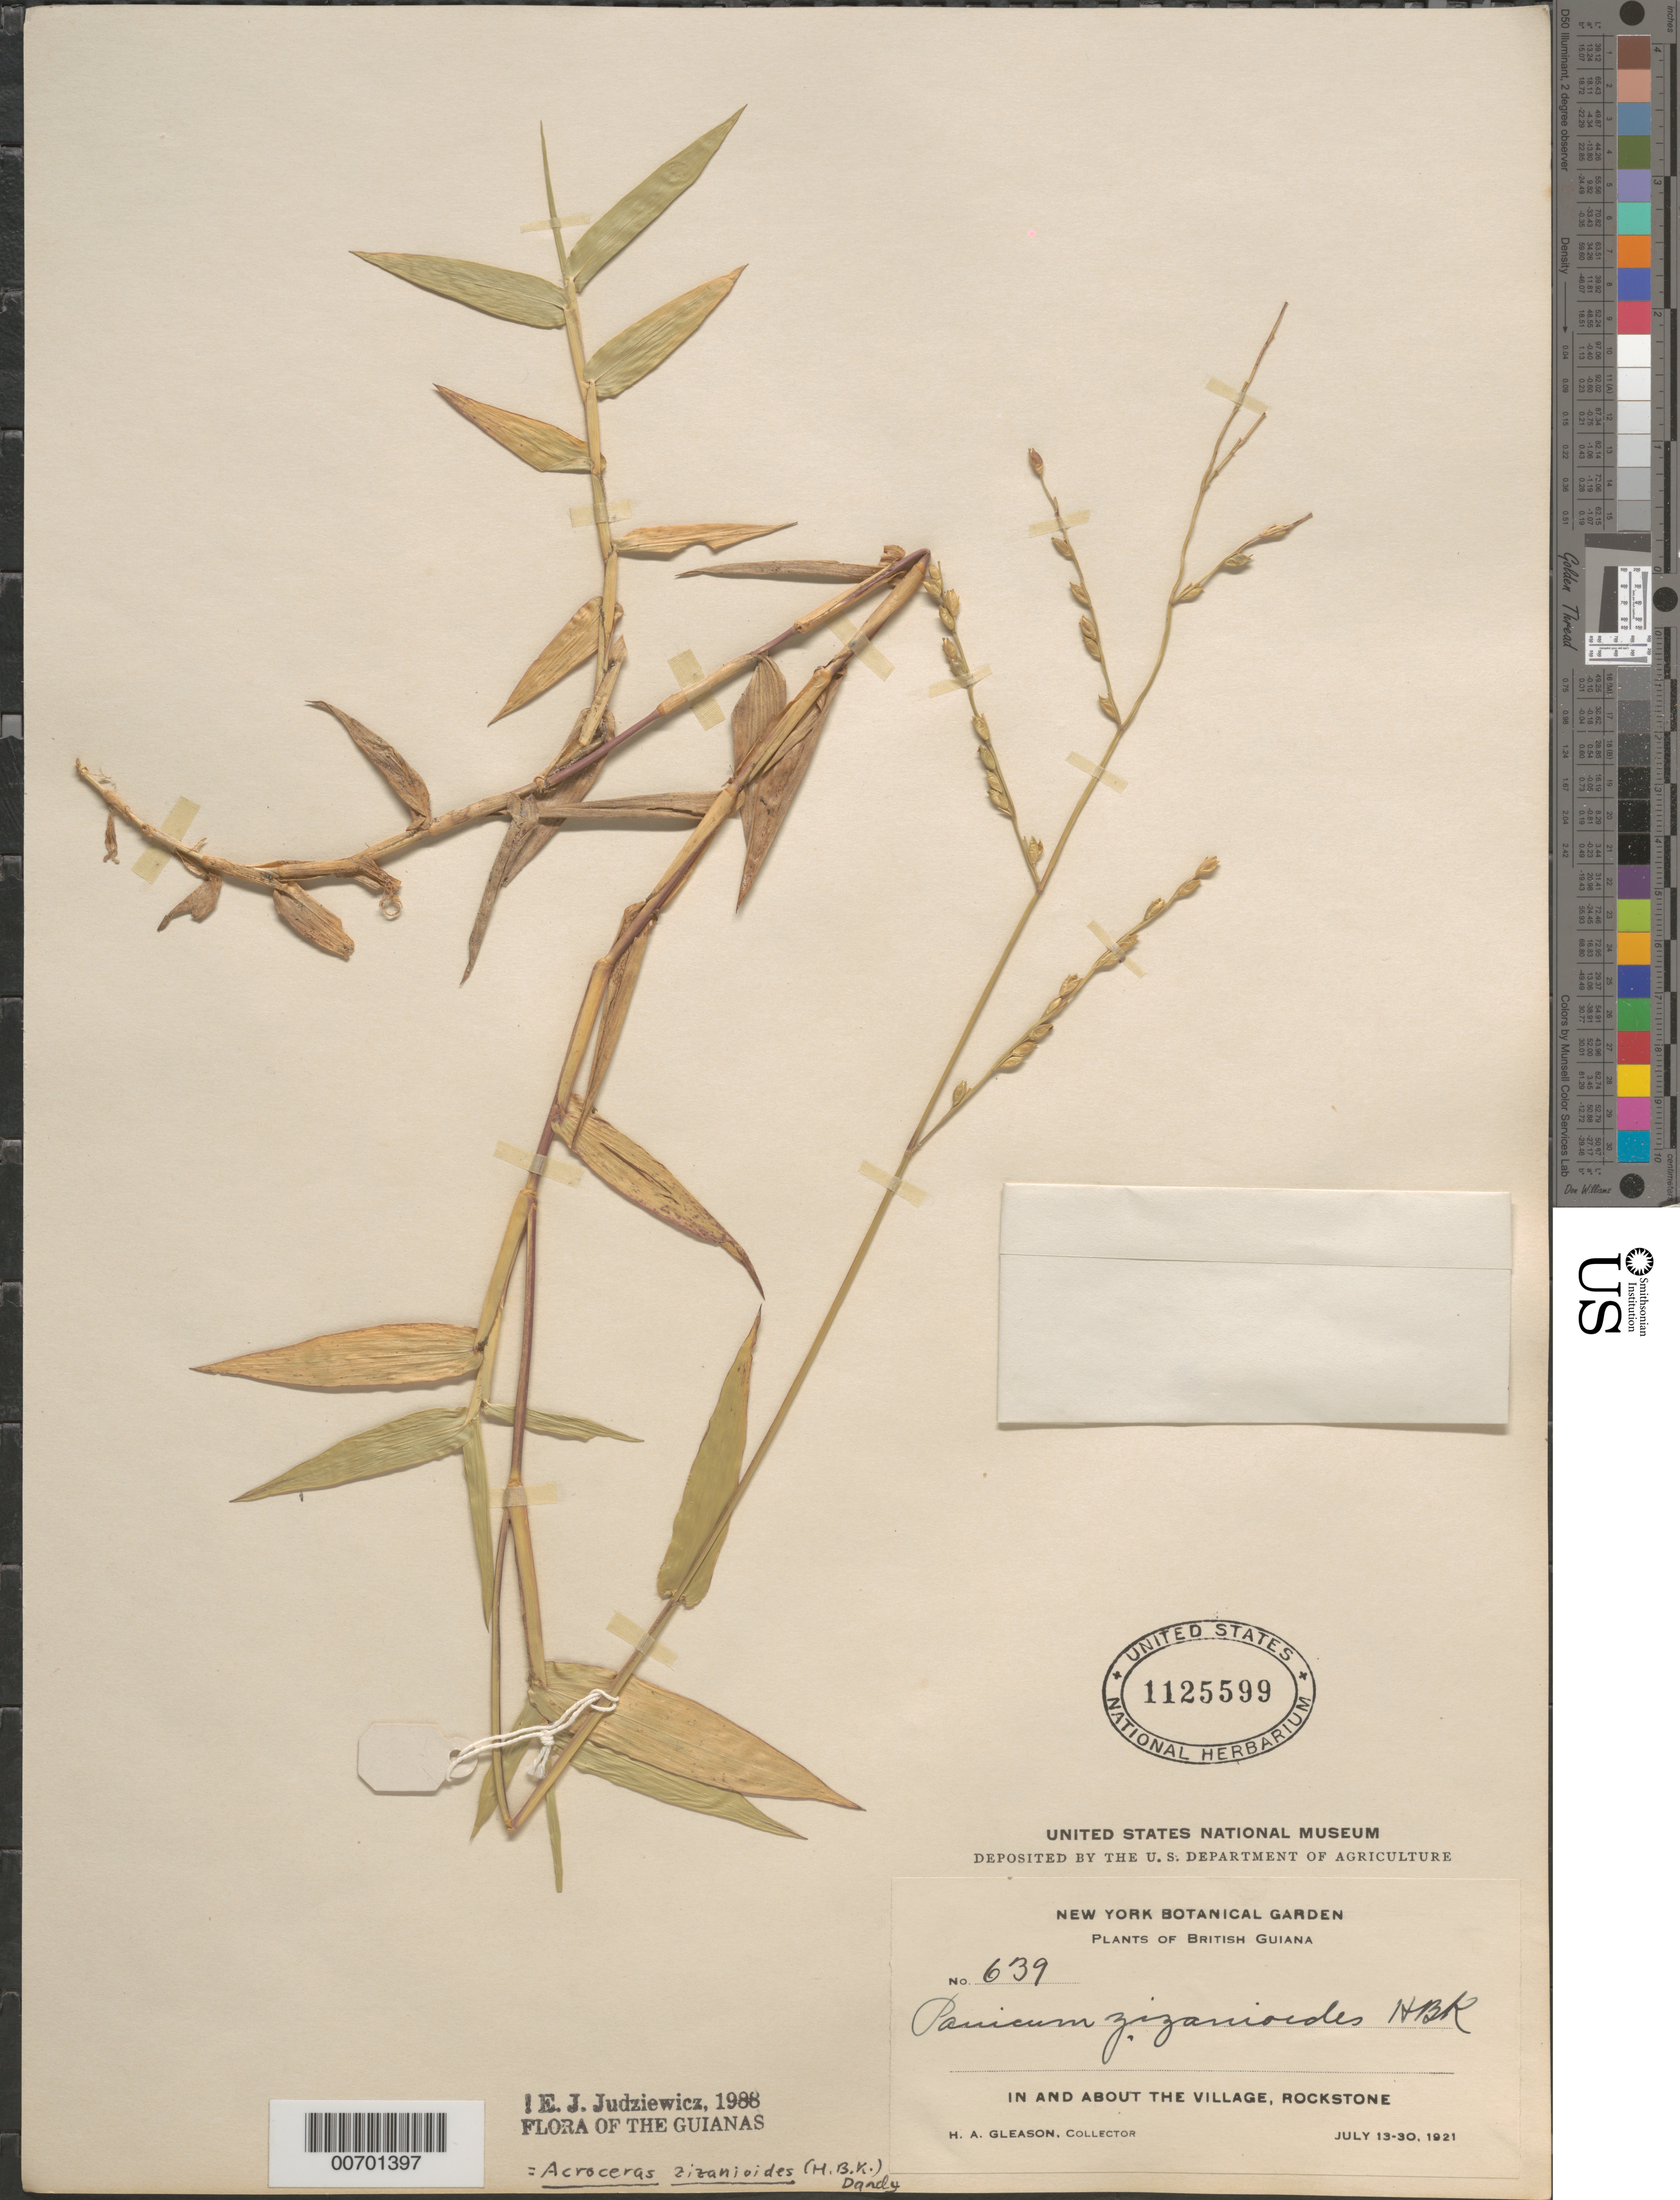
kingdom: Plantae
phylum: Tracheophyta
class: Liliopsida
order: Poales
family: Poaceae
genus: Acroceras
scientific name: Acroceras zizanioides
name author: (Kunth) Dandy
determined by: Judziewicz, E. J.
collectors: H. A. Gleason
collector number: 639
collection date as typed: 13-Jul-21 to 30-Jul-21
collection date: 1921-07-13/1921-07-30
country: Guyana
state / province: U. Demerara-Berbice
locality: Rockstone, in and about the village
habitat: In and about the village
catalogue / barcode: US 1125599